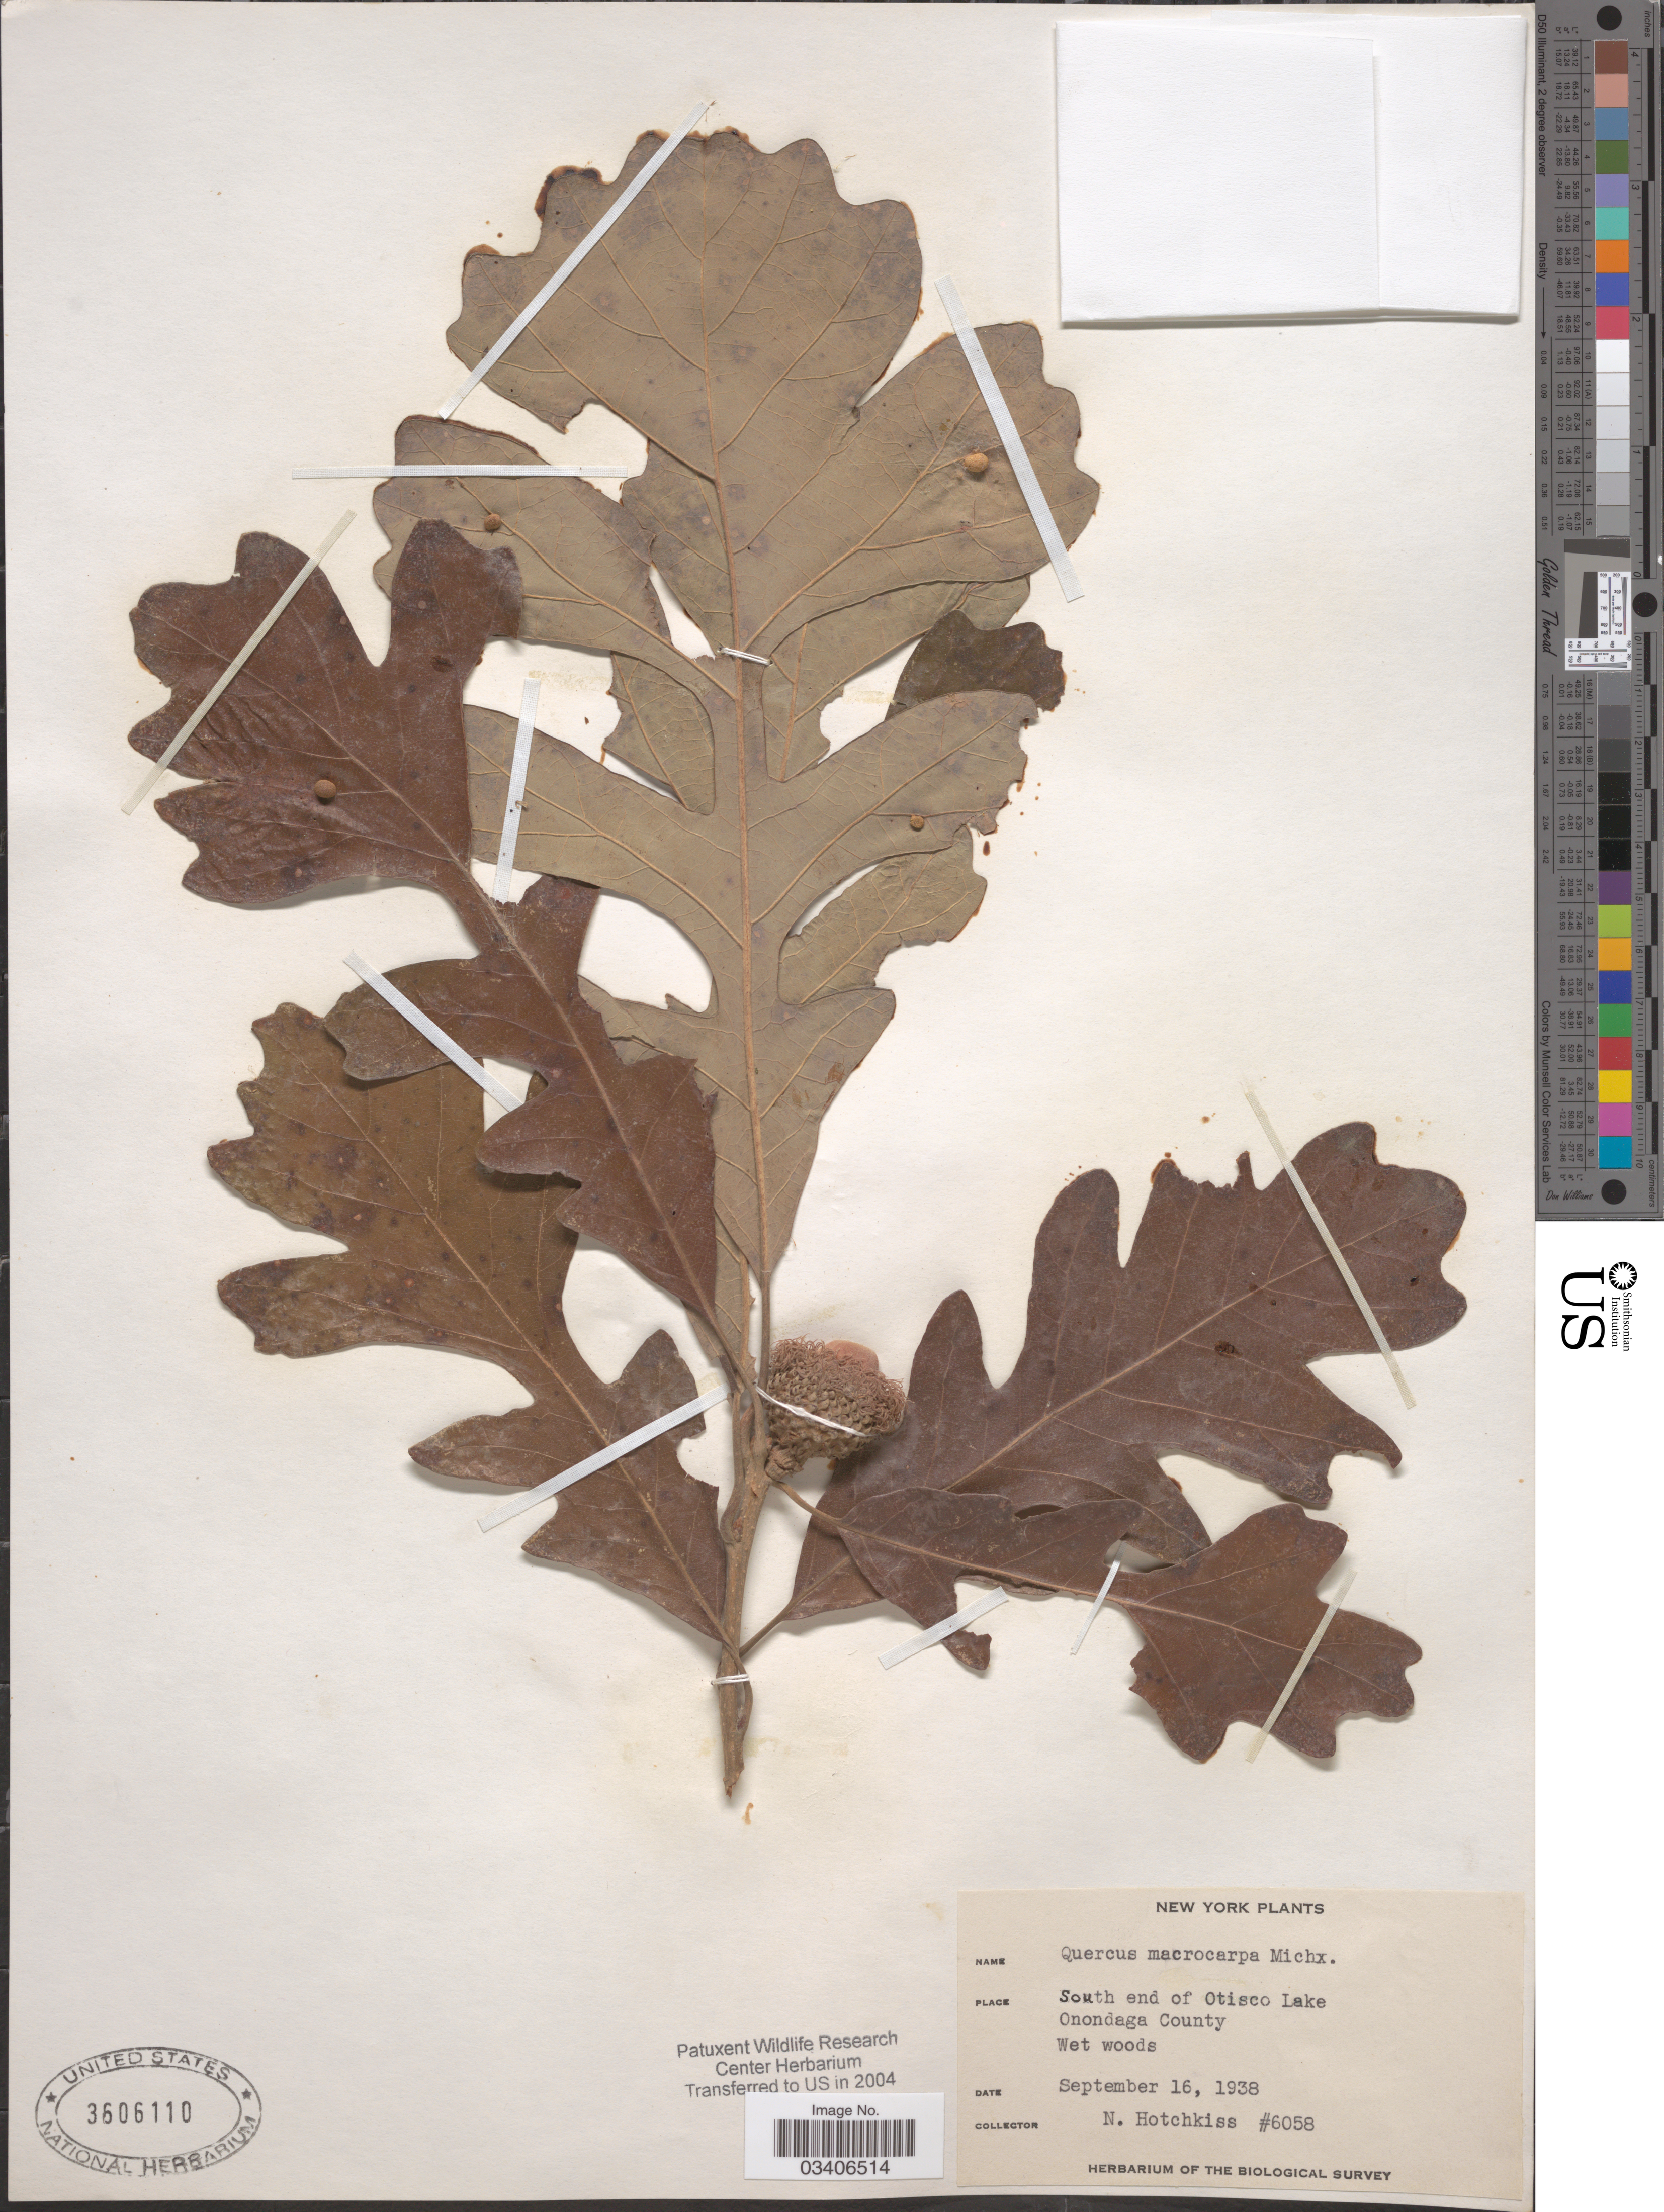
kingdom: Plantae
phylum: Tracheophyta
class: Magnoliopsida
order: Fagales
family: Fagaceae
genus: Quercus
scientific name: Quercus macrocarpa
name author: Michx.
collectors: N. Hotchkiss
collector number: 6058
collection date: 1938-09-16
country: United States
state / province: New York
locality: South end of Otisco Lake, Onondaga County.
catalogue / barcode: US 3606110